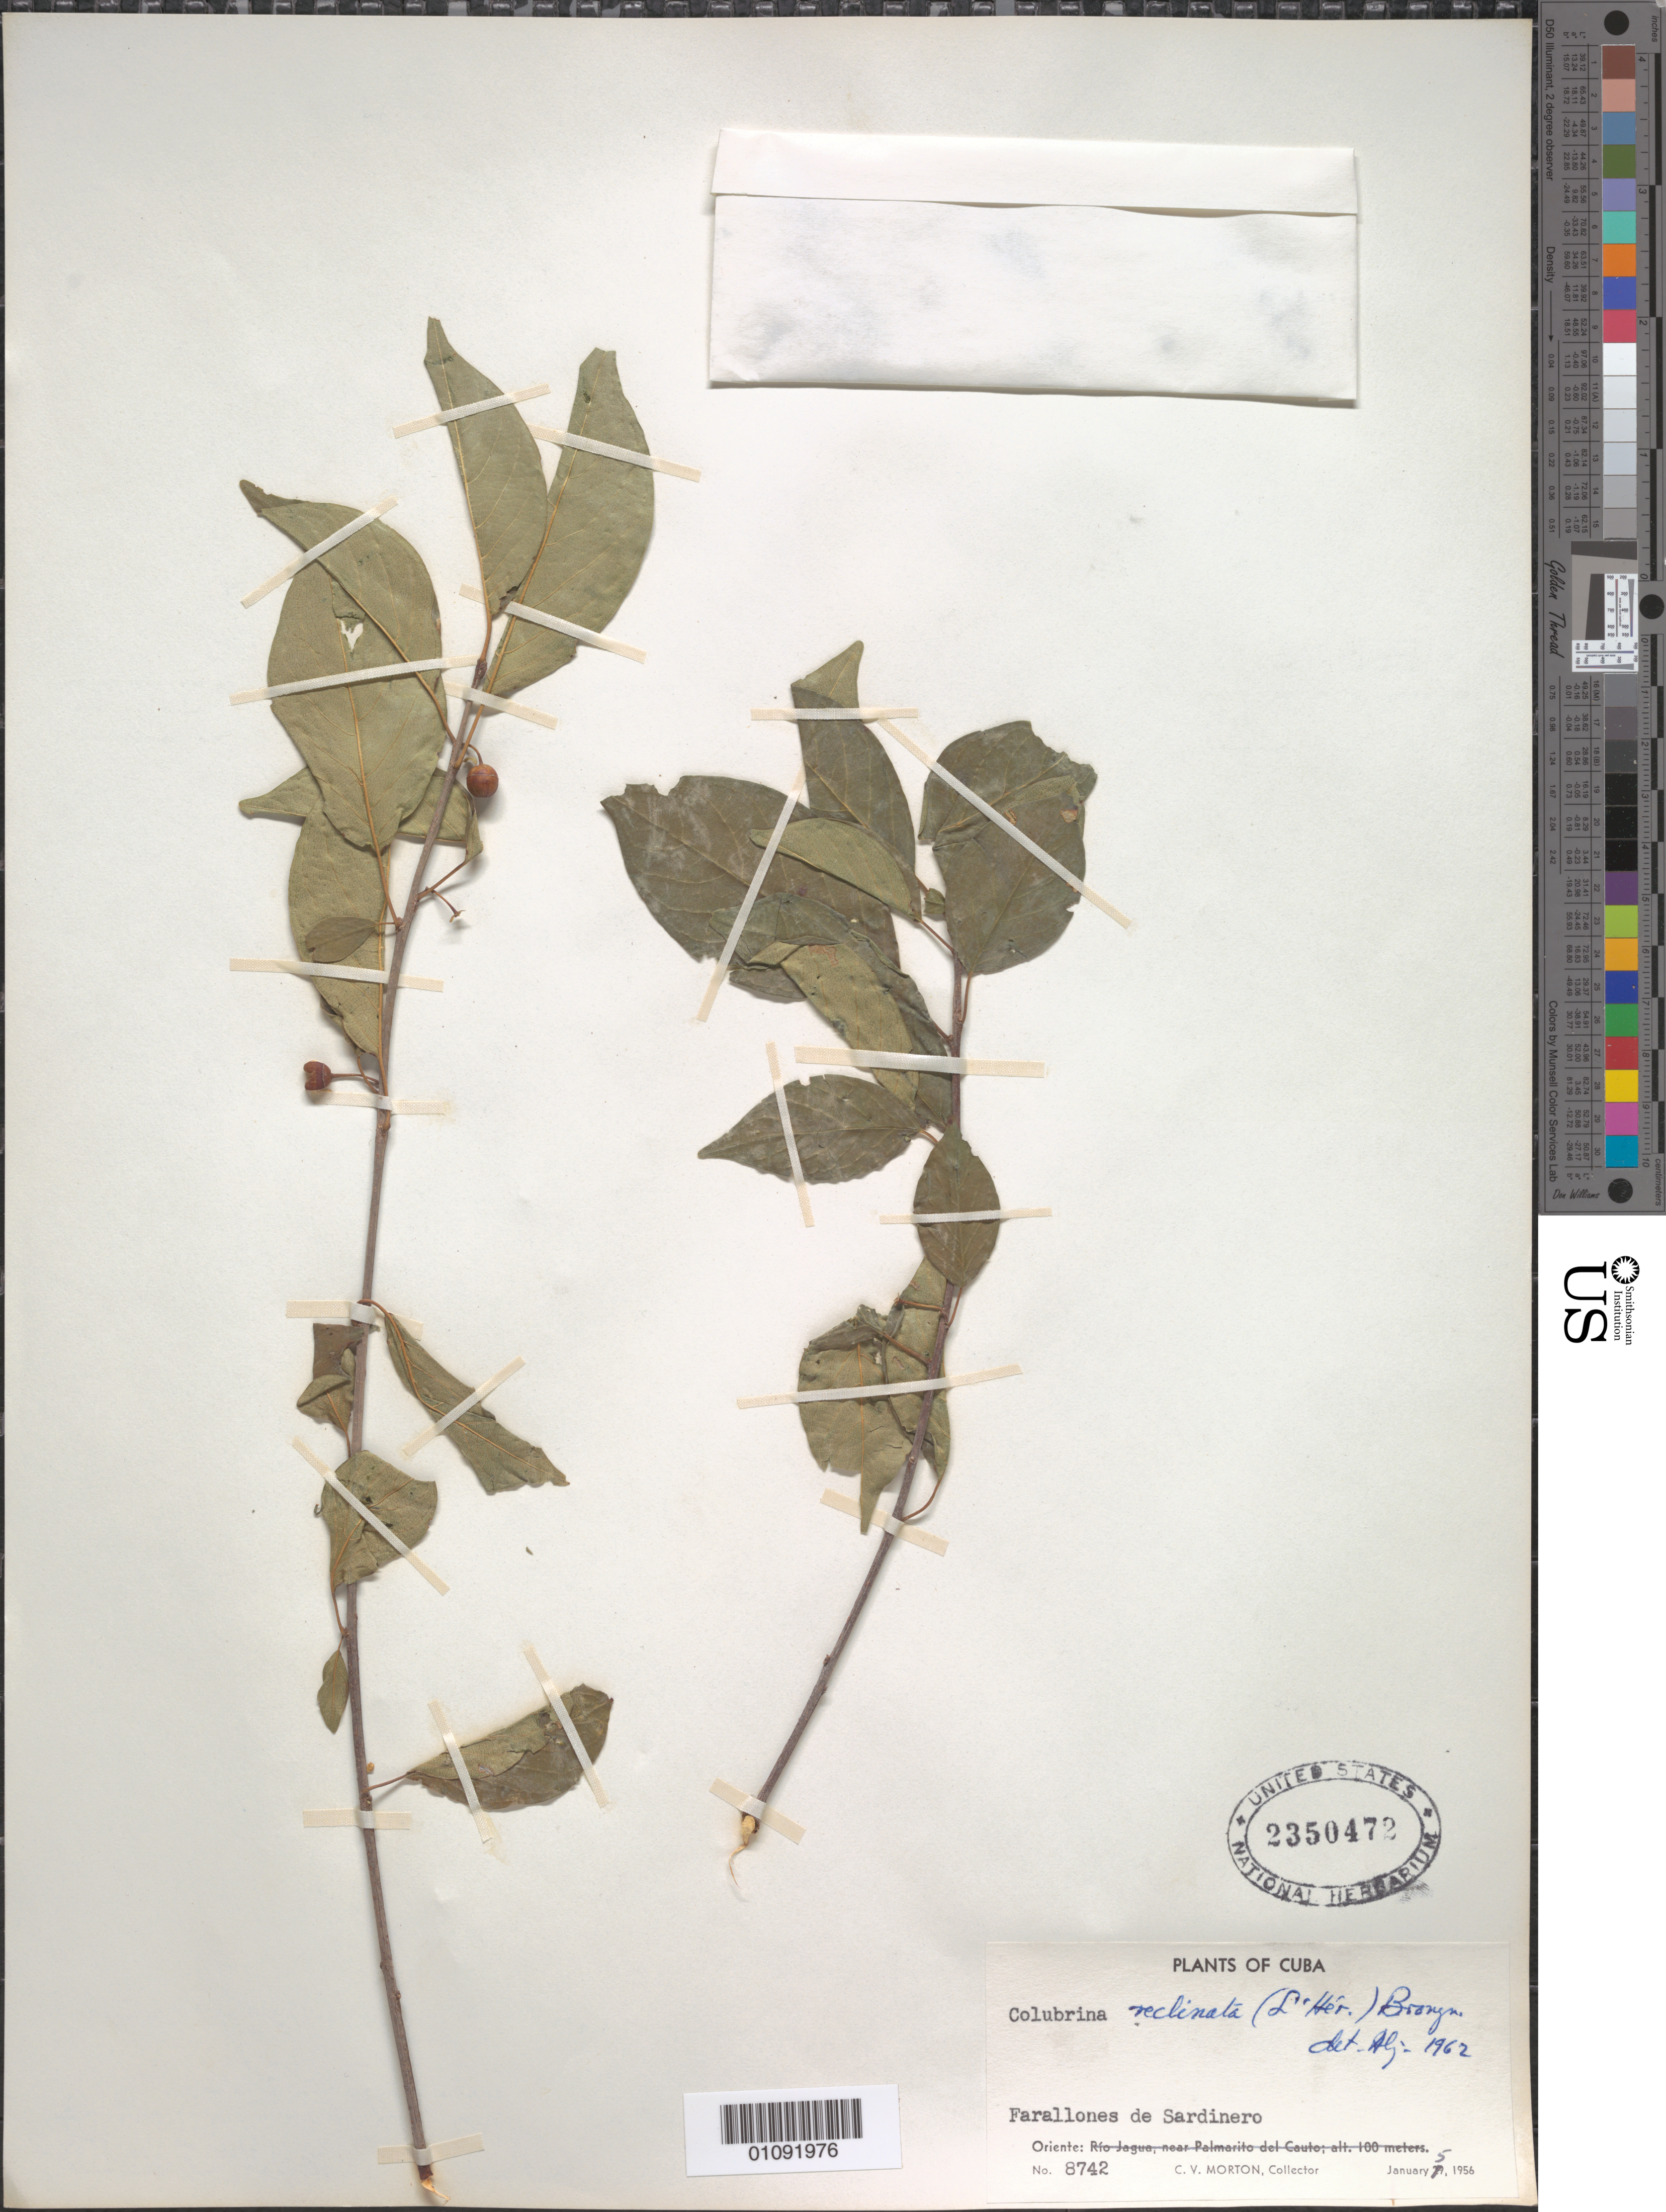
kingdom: Plantae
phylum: Tracheophyta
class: Magnoliopsida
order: Rosales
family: Rhamnaceae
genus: Colubrina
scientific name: Colubrina elliptica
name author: (Sw.) Brizicky & W.L. Stern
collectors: C. V. Morton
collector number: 8742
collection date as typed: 05 Jan 1956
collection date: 1956-01-05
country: Cuba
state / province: Santiago de Cuba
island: Cuba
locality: Farallones de Sardinero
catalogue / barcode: US 2350472